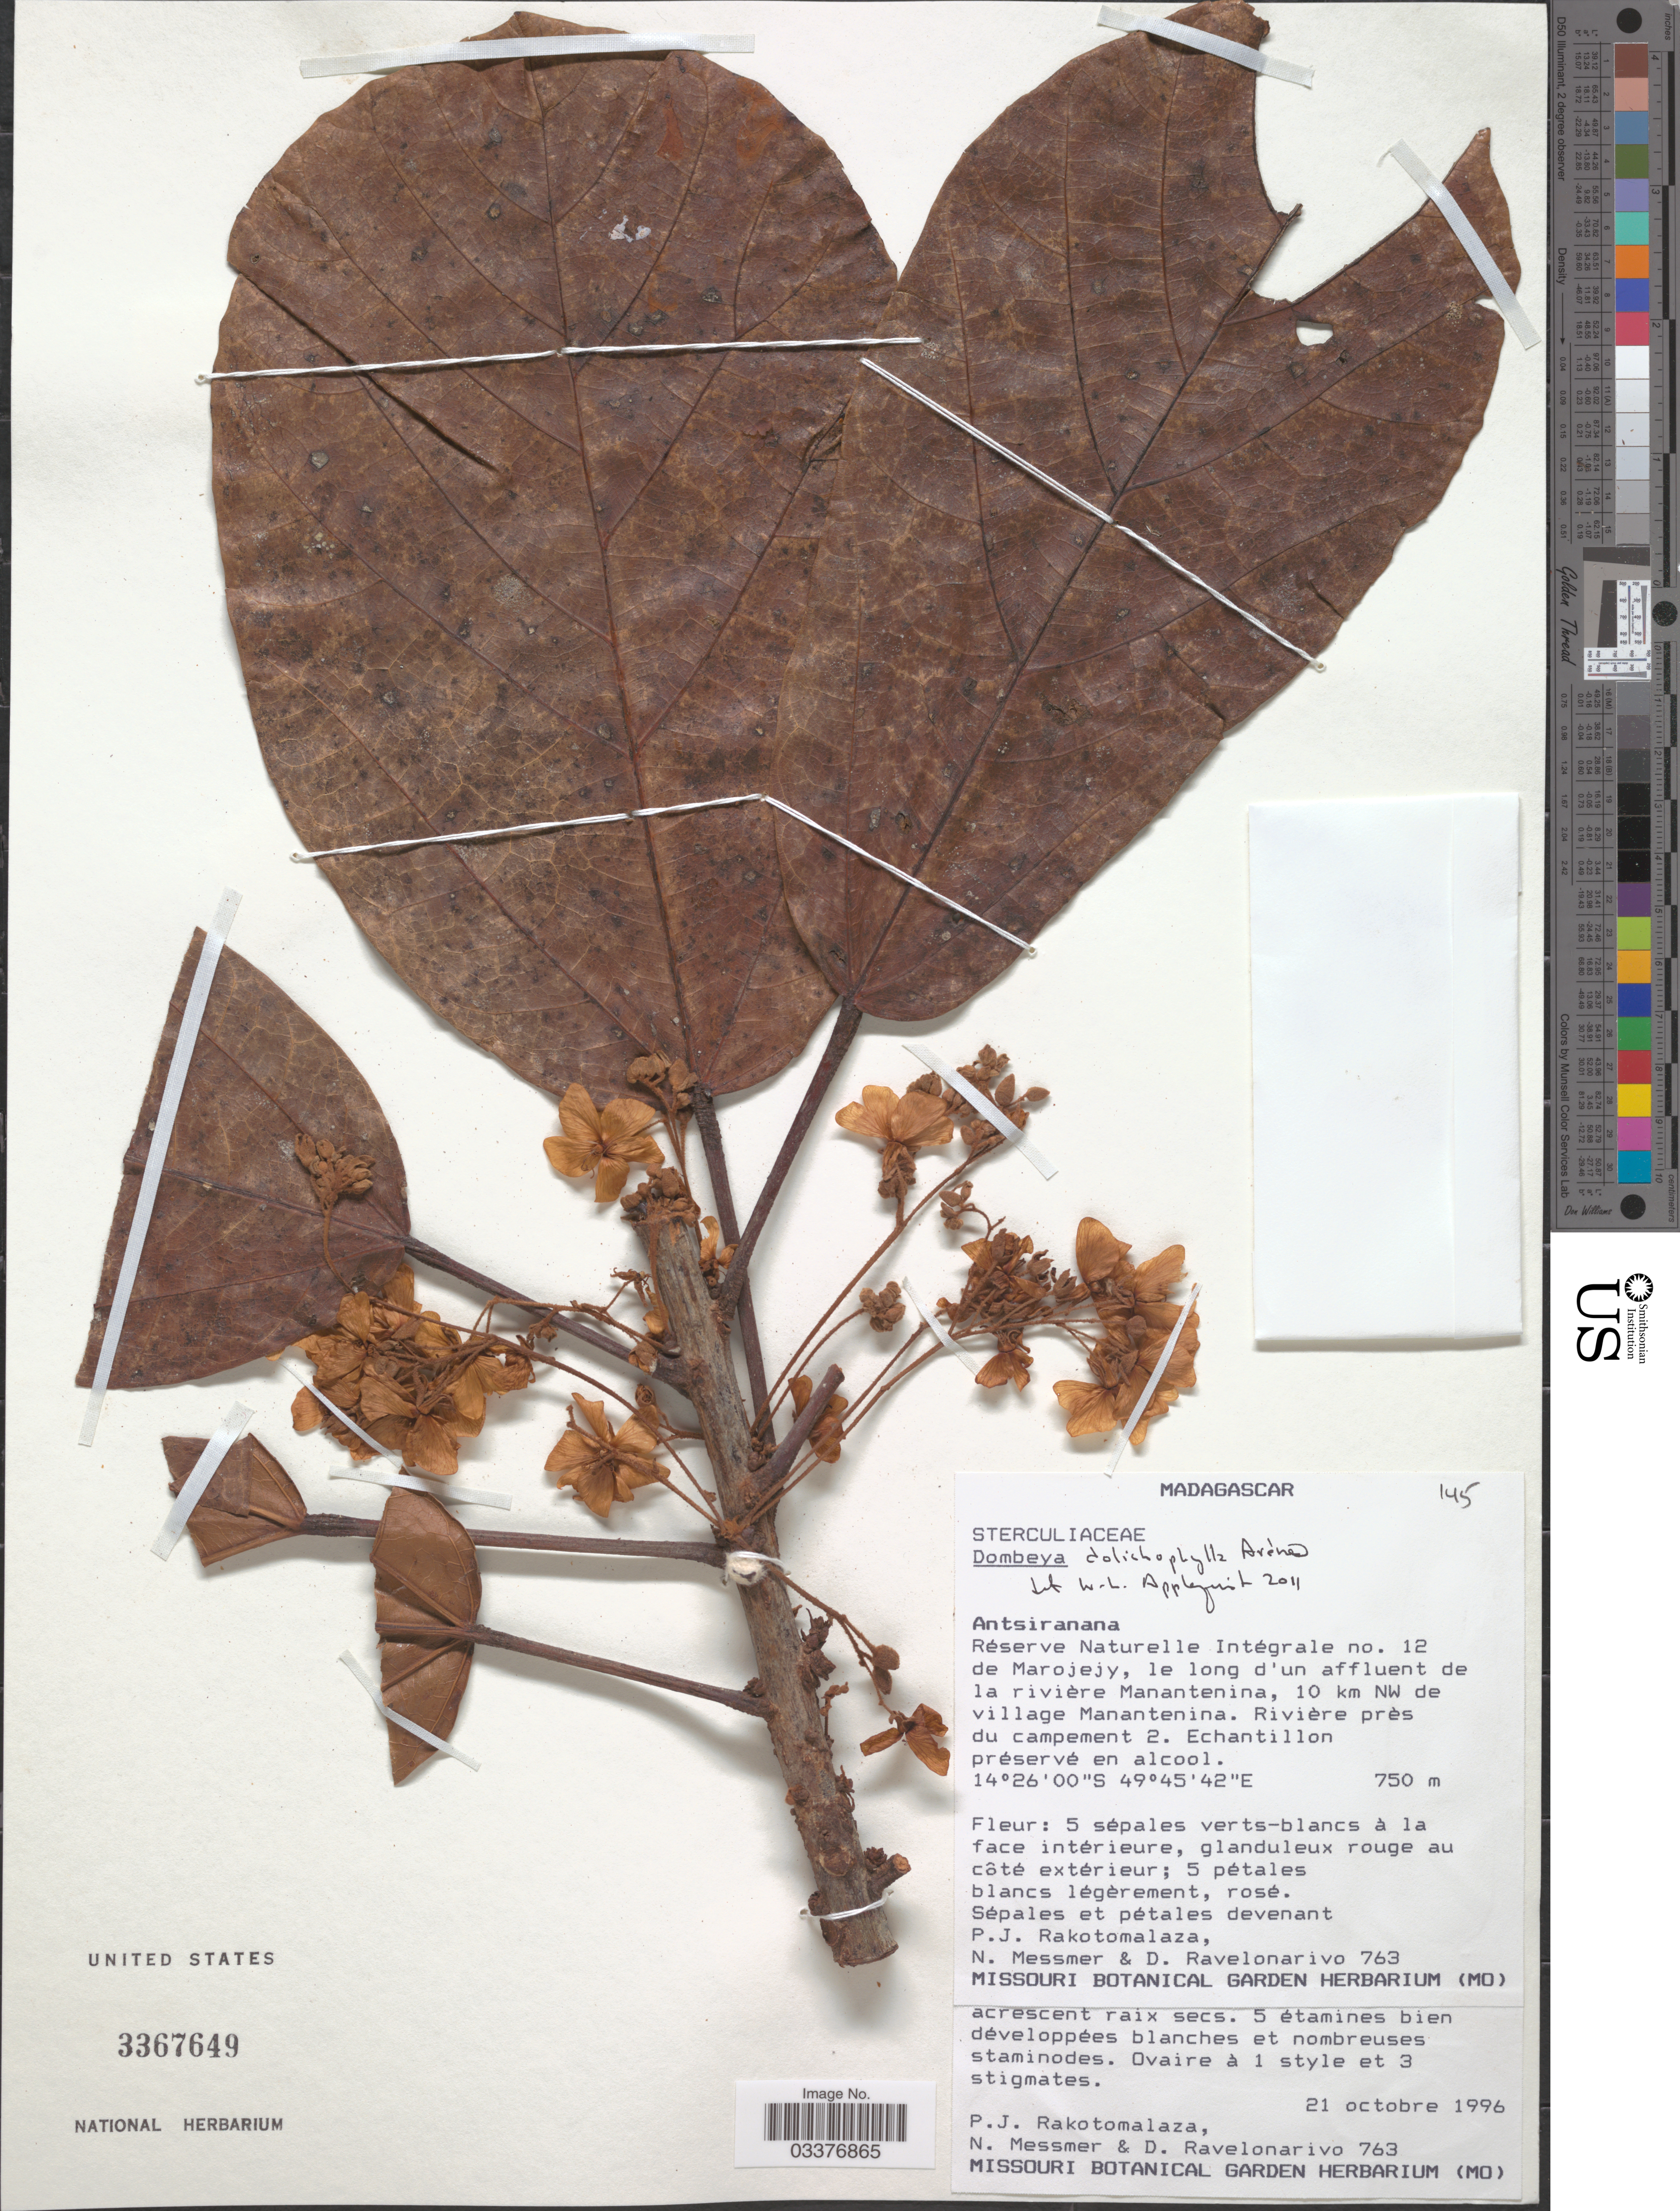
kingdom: Plantae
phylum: Tracheophyta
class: Magnoliopsida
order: Malvales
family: Malvaceae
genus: Dombeya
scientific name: Dombeya dolichophylla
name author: Arènes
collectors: P. J. Rakotomalaza, N. Messmer & D. Ravelonarivo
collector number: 763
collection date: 1996-10-21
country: Madagascar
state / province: Sava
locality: Réserve Naturelle Intégrale no. 12 de Marojejy, le long d'un affluent de la rivière Manantenina, 10 km NW de village Manantenina. Rivière près du campement 2.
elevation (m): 750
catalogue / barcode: US 3367649